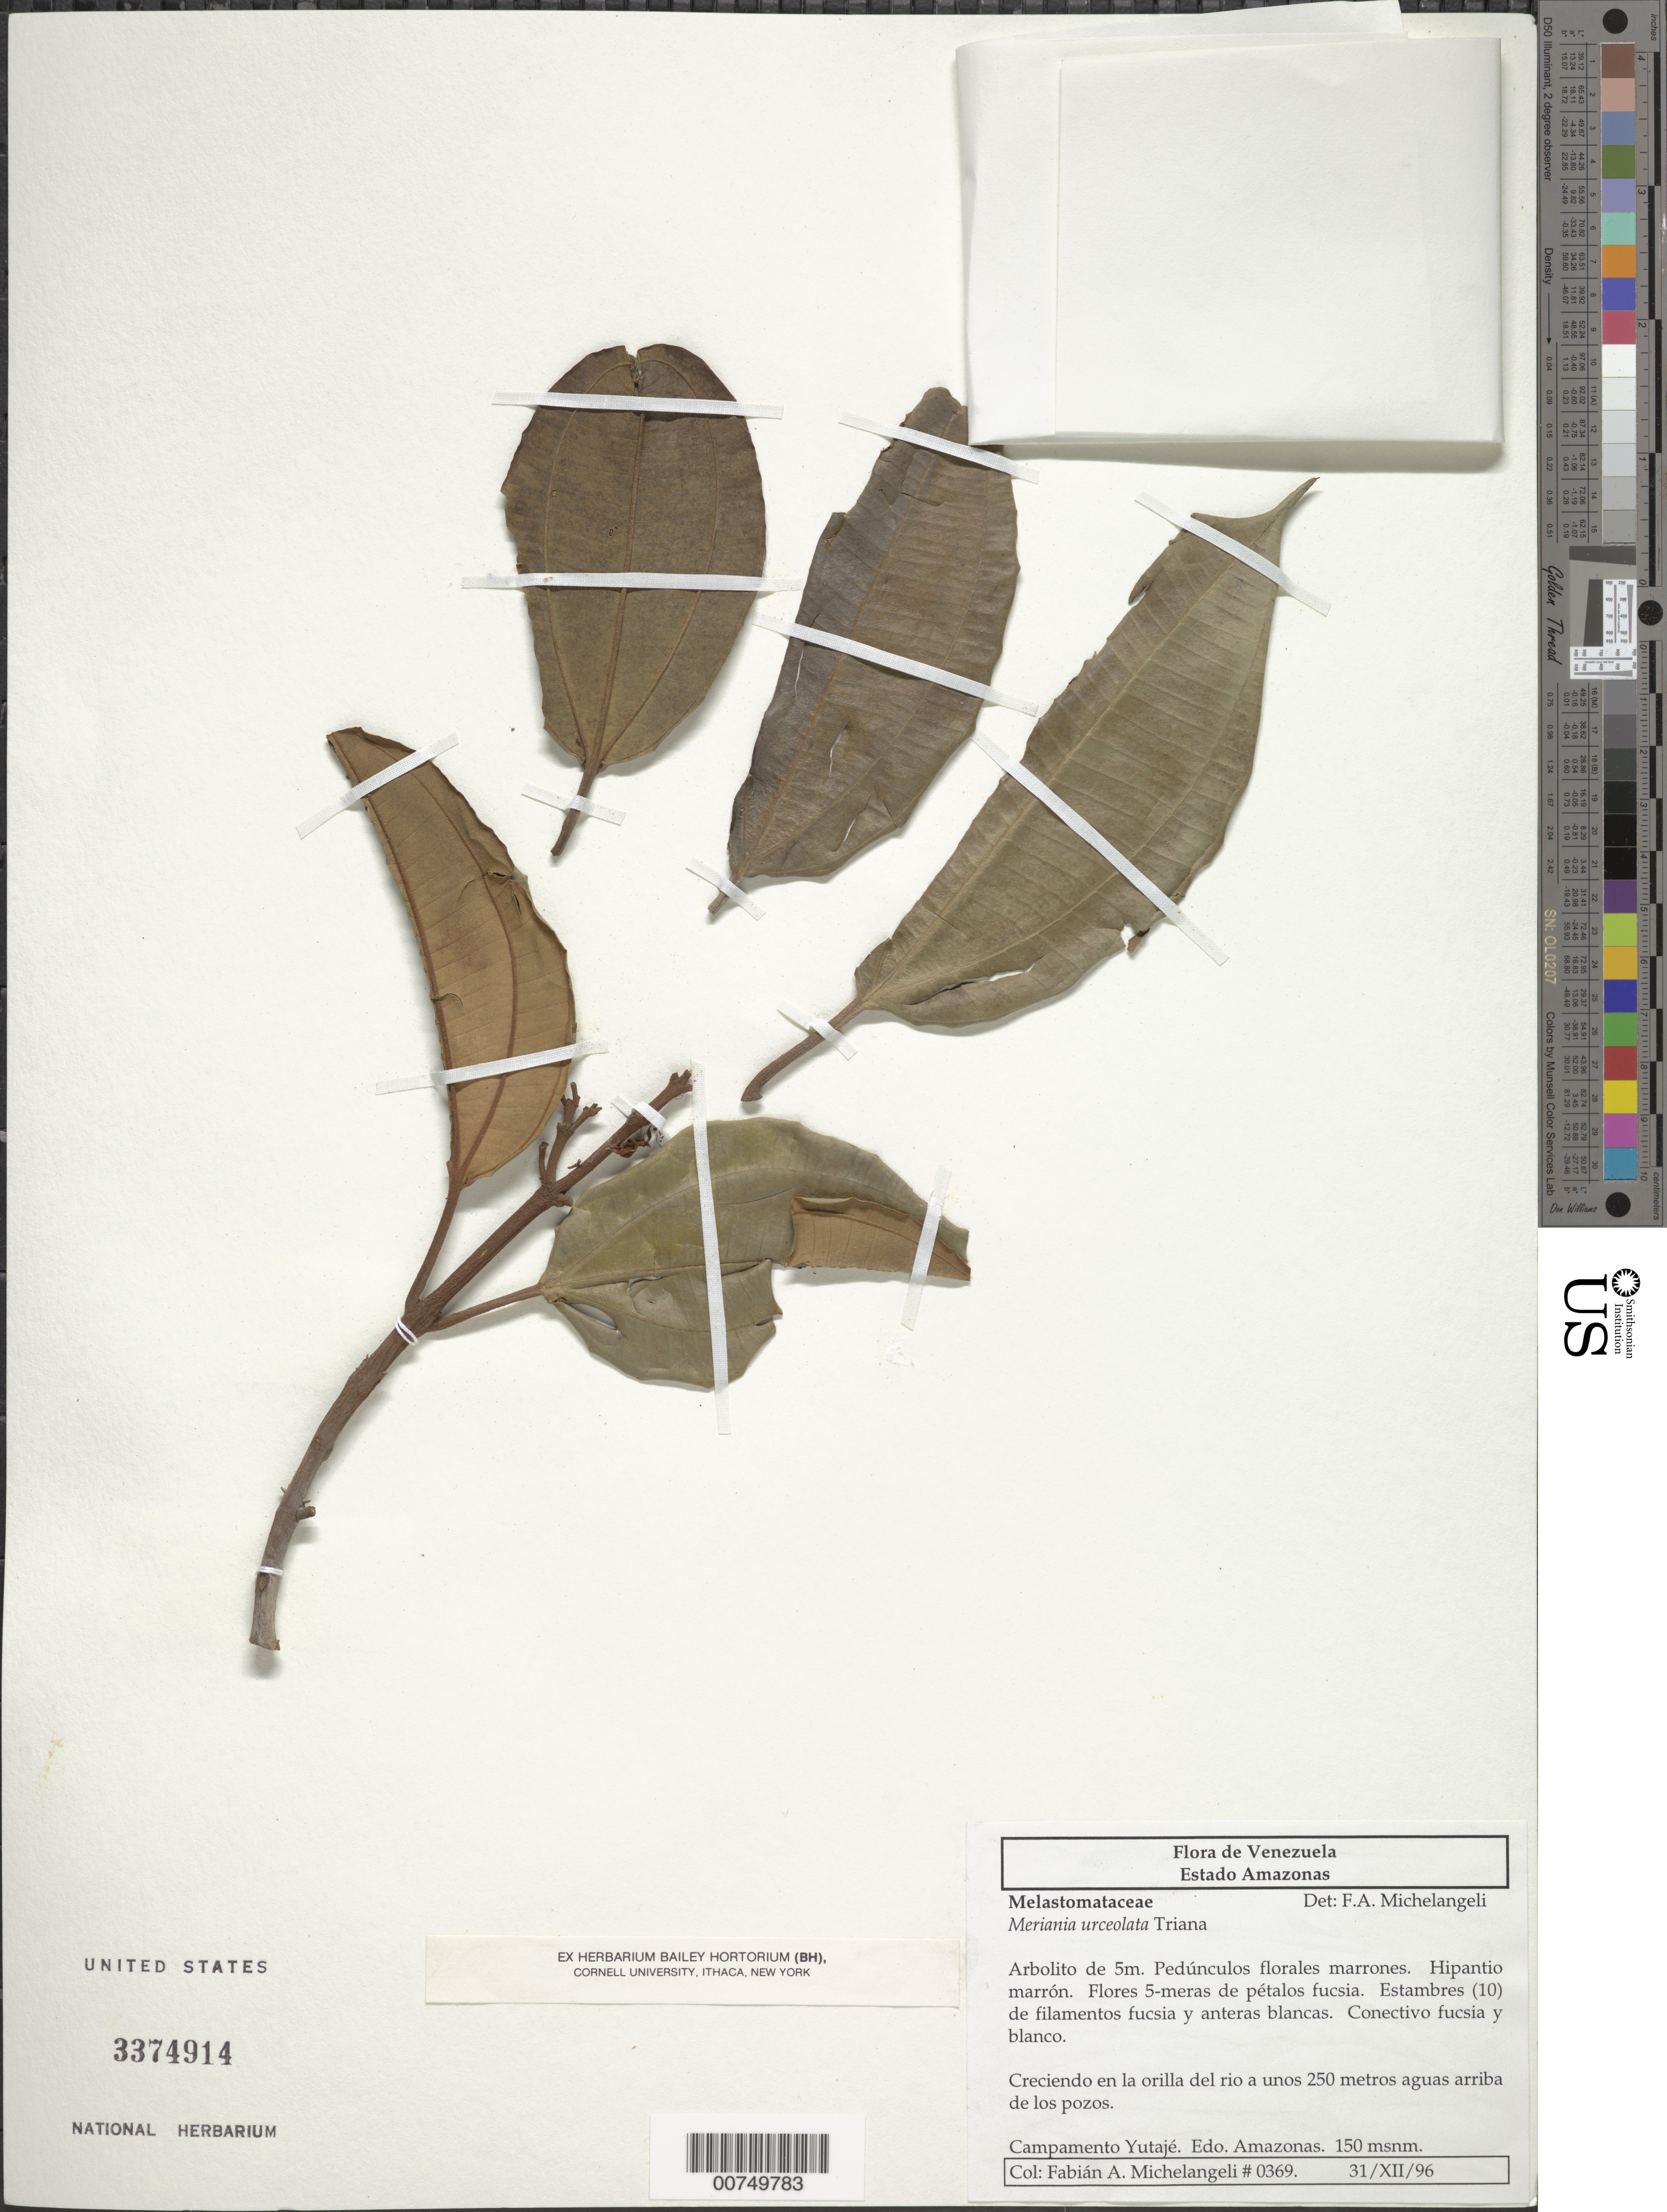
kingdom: Plantae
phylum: Tracheophyta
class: Magnoliopsida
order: Myrtales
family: Melastomataceae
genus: Meriania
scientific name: Meriania urceolata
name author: Triana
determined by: Michelangeli, F. A.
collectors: F. A. Michelangeli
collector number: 369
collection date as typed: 31-Jul-96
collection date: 1996-07-31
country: Venezuela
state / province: Amazonas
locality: Campamento Yutajé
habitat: Creciendo en la orilla del rio a unos 250 m aguas arriba de los pozos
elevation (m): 150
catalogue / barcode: US 3374914